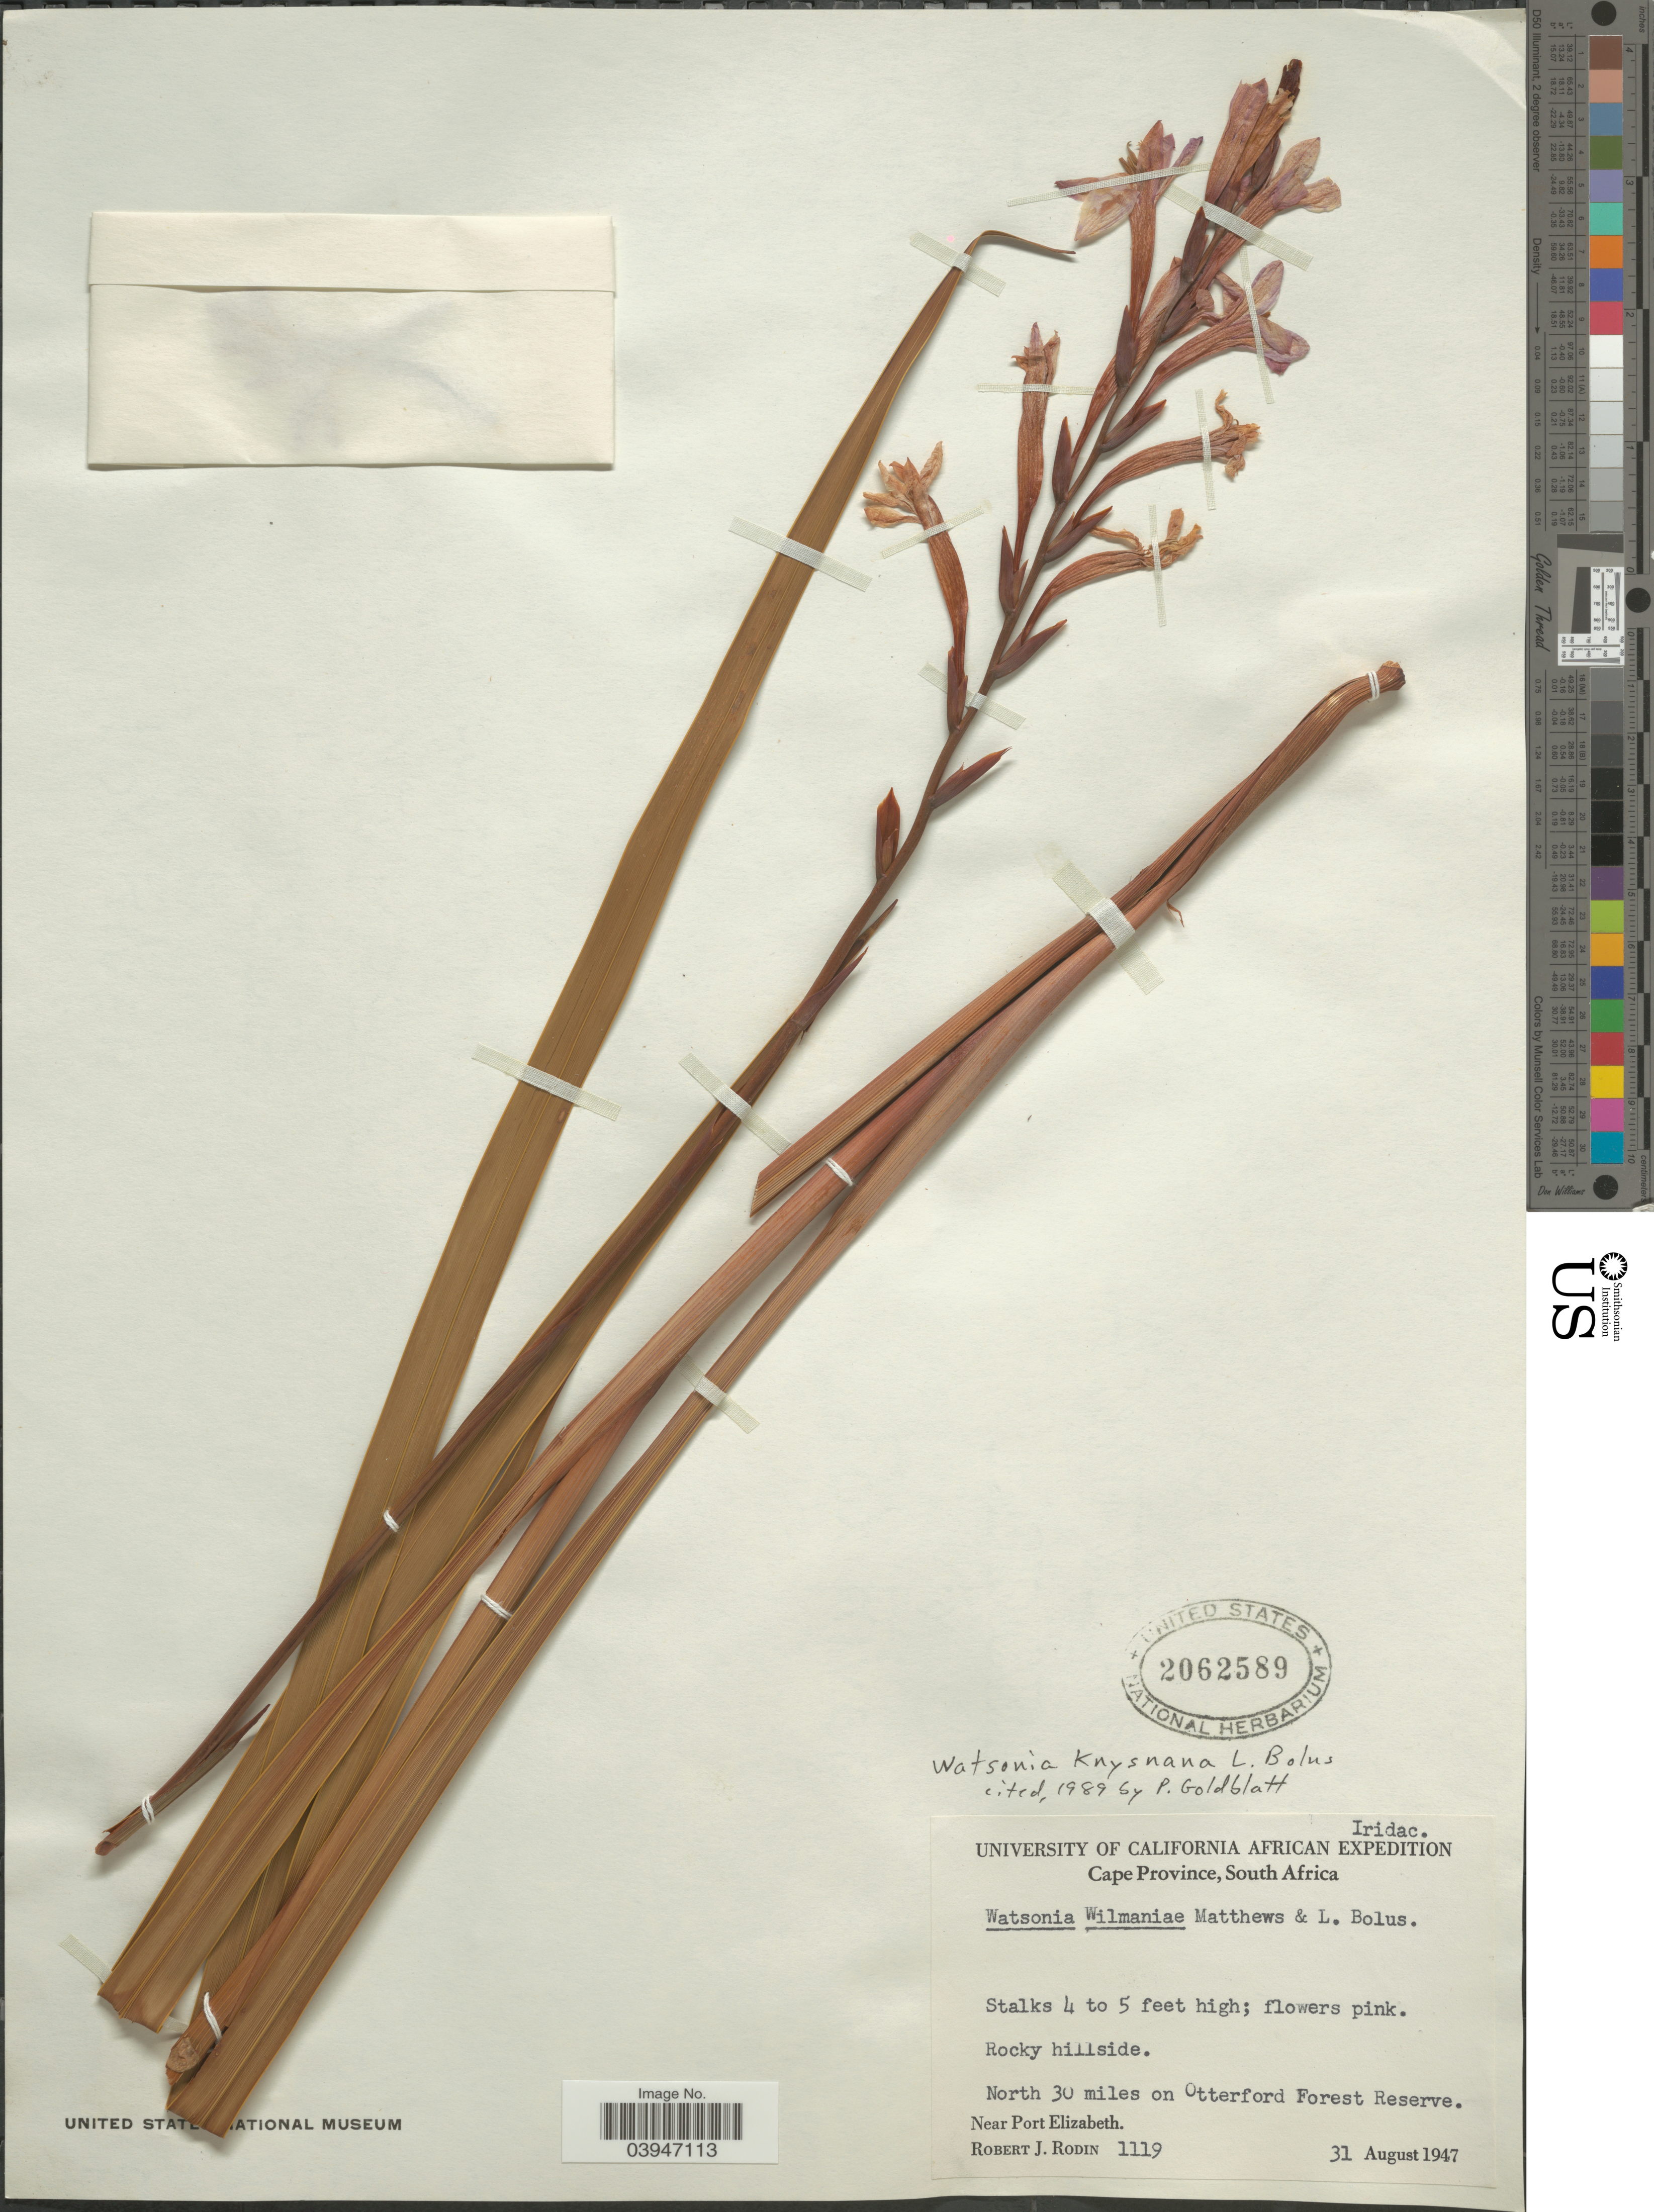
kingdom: Plantae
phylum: Tracheophyta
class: Liliopsida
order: Asparagales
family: Iridaceae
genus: Watsonia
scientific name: Watsonia knysnana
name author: L. Bolus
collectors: R. J. Rodin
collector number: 1119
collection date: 1947-08-31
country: South Africa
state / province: Eastern Cape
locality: North 30 miles on Otterford Forest Reserve. Near Port Elizabeth.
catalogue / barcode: US 2062589